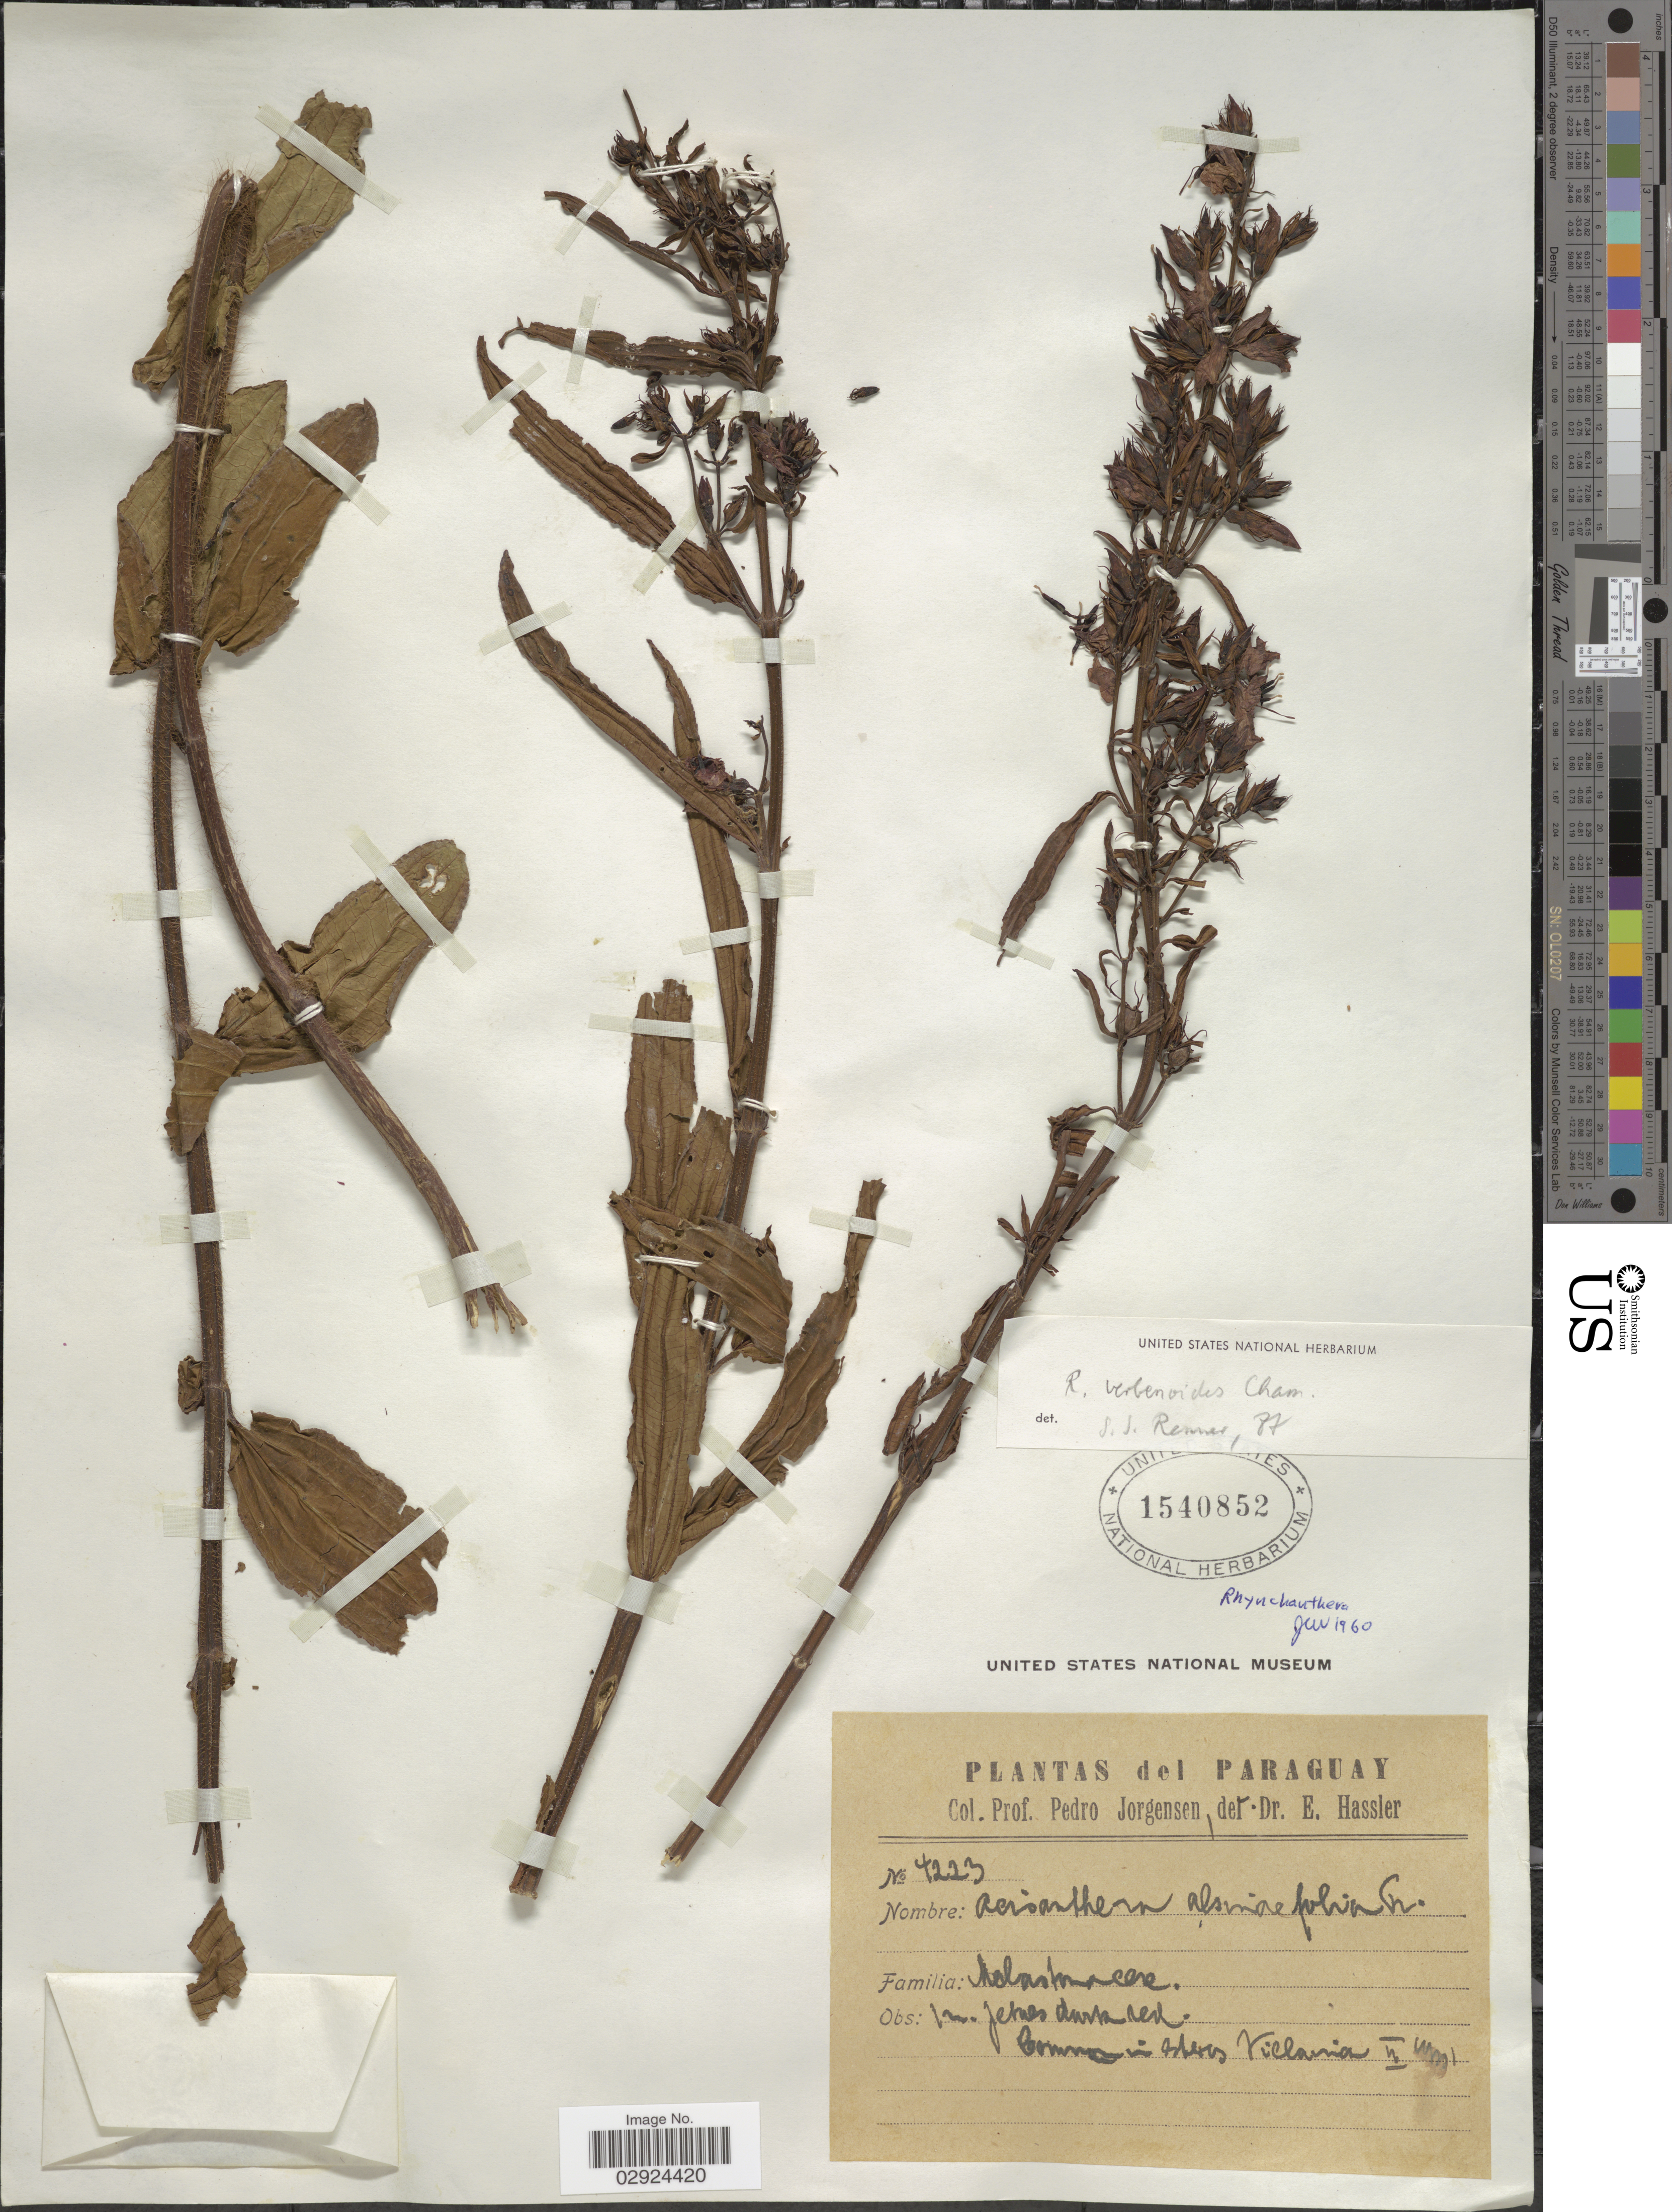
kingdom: Plantae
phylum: Tracheophyta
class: Magnoliopsida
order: Myrtales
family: Melastomataceae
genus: Rhynchanthera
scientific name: Rhynchanthera verbenoides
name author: Cham.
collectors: P. Jörgensen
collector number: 4223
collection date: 1931-02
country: Paraguay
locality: Villarrica.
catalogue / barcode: US 1540852